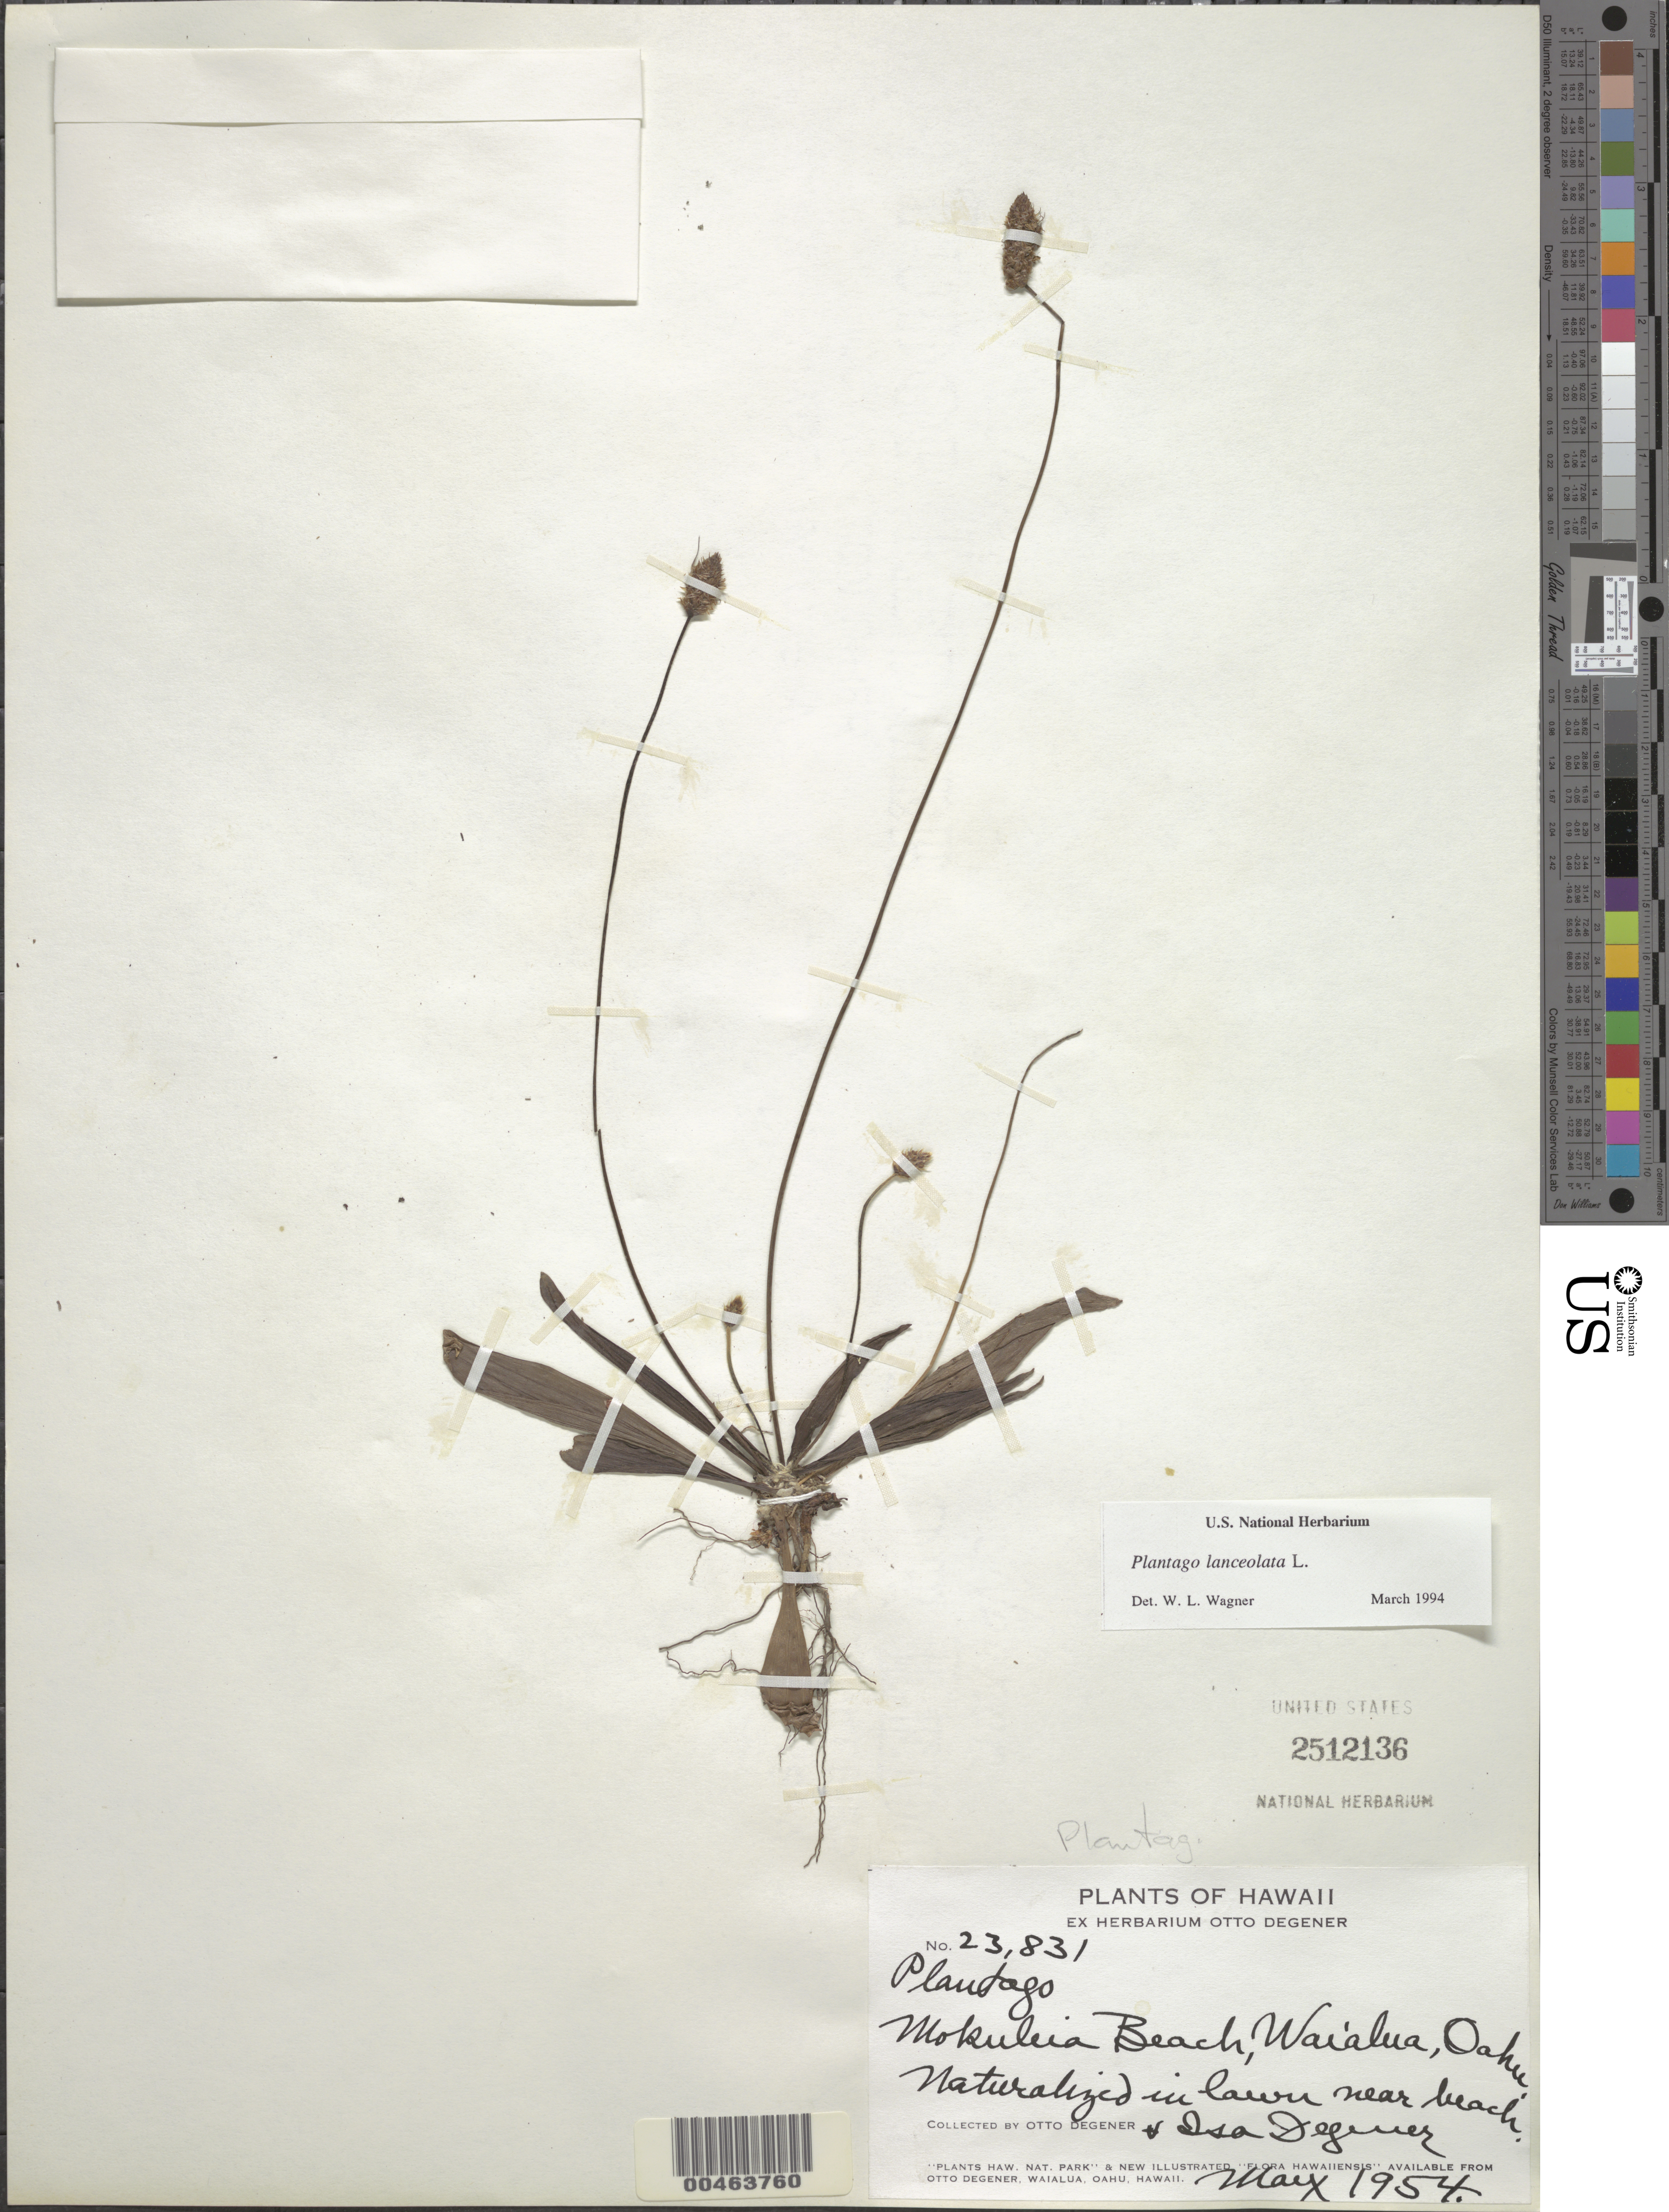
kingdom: Plantae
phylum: Tracheophyta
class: Magnoliopsida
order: Lamiales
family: Plantaginaceae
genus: Plantago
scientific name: Plantago lanceolata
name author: L.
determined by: Wagner, W. L., (BOT), Smithsonian Institution - National Museum of Natural History (UNITED STATES)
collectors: O. Degener & I. Degener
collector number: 23831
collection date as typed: May 1954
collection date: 1954-05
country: United States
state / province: Hawaii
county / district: Honolulu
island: Oahu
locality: Mokuleia Beach, Waialua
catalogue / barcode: US 2512136